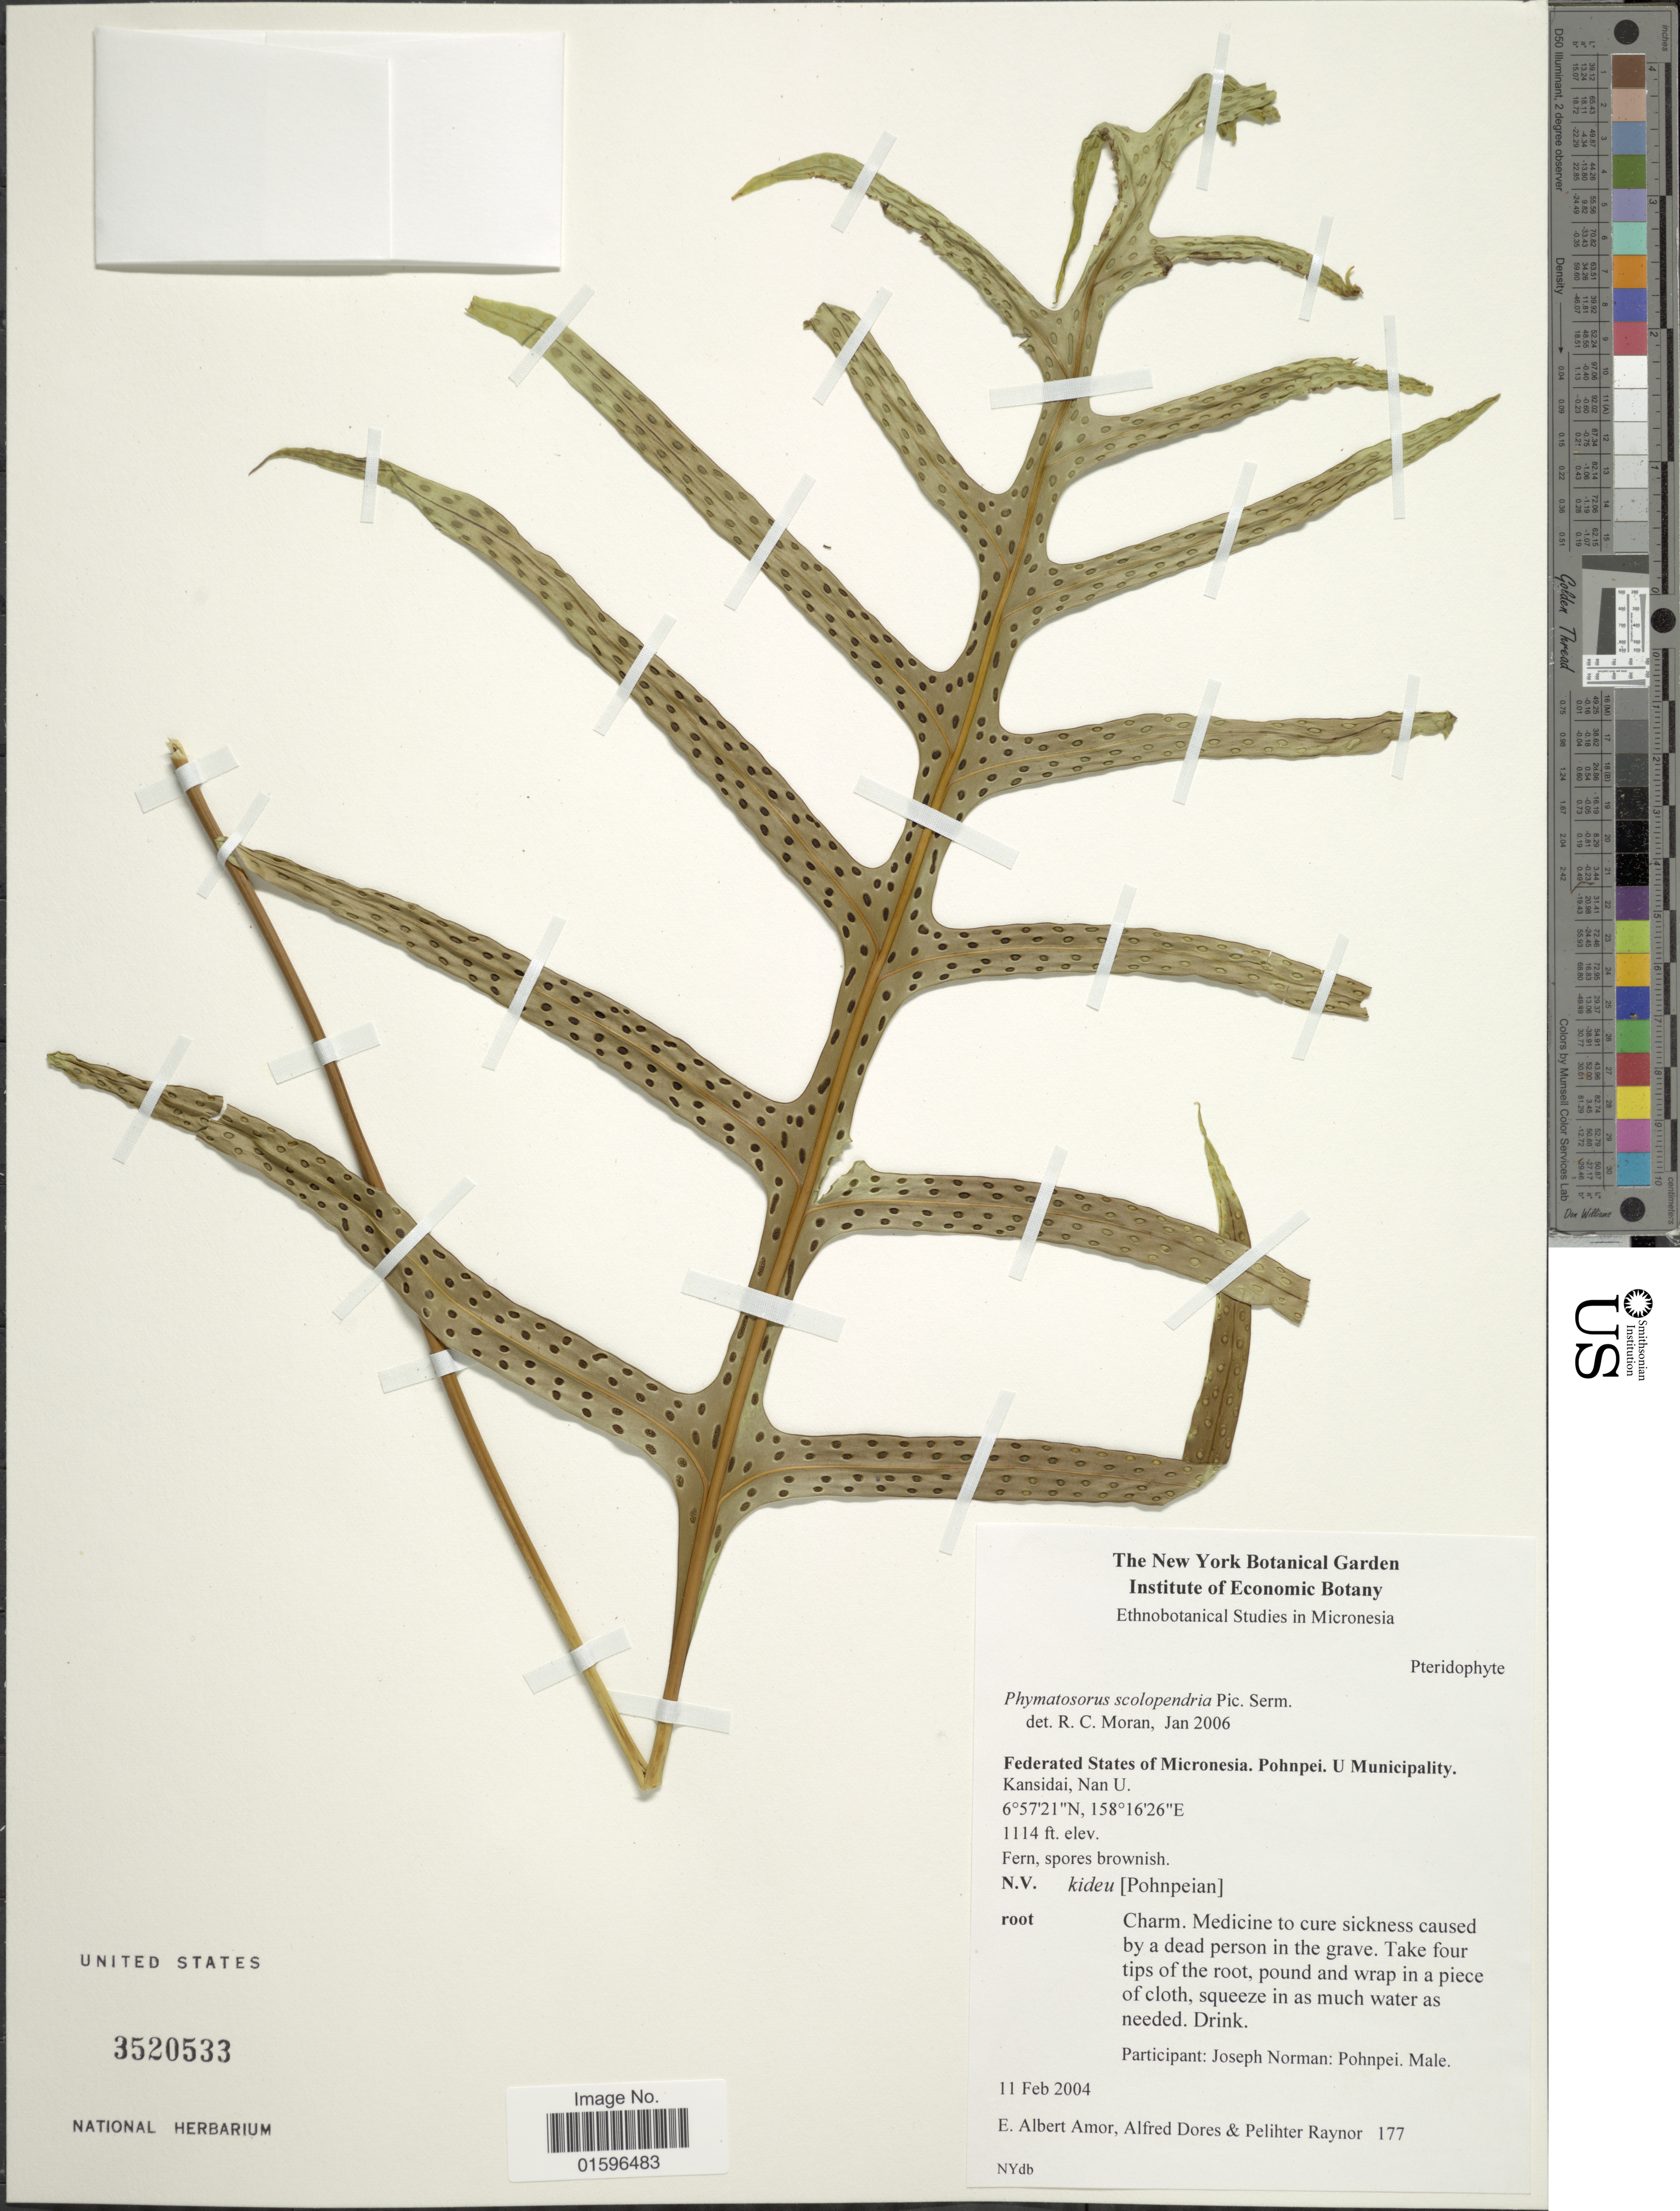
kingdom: Plantae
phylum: Tracheophyta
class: Polypodiopsida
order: Polypodiales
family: Polypodiaceae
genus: Polypodium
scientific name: Polypodium scolopendria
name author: Burm. f.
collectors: E. A. Amor, A. Dores & P. Raynor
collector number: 177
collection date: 2004-02-11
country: Micronesia, Federated States of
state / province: Pohnpei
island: Pohnpei [Ponape]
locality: Federated States of Micronesia. Pohnpei. U Municipality, Kasidai, Nan U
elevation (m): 340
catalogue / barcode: US 3520533